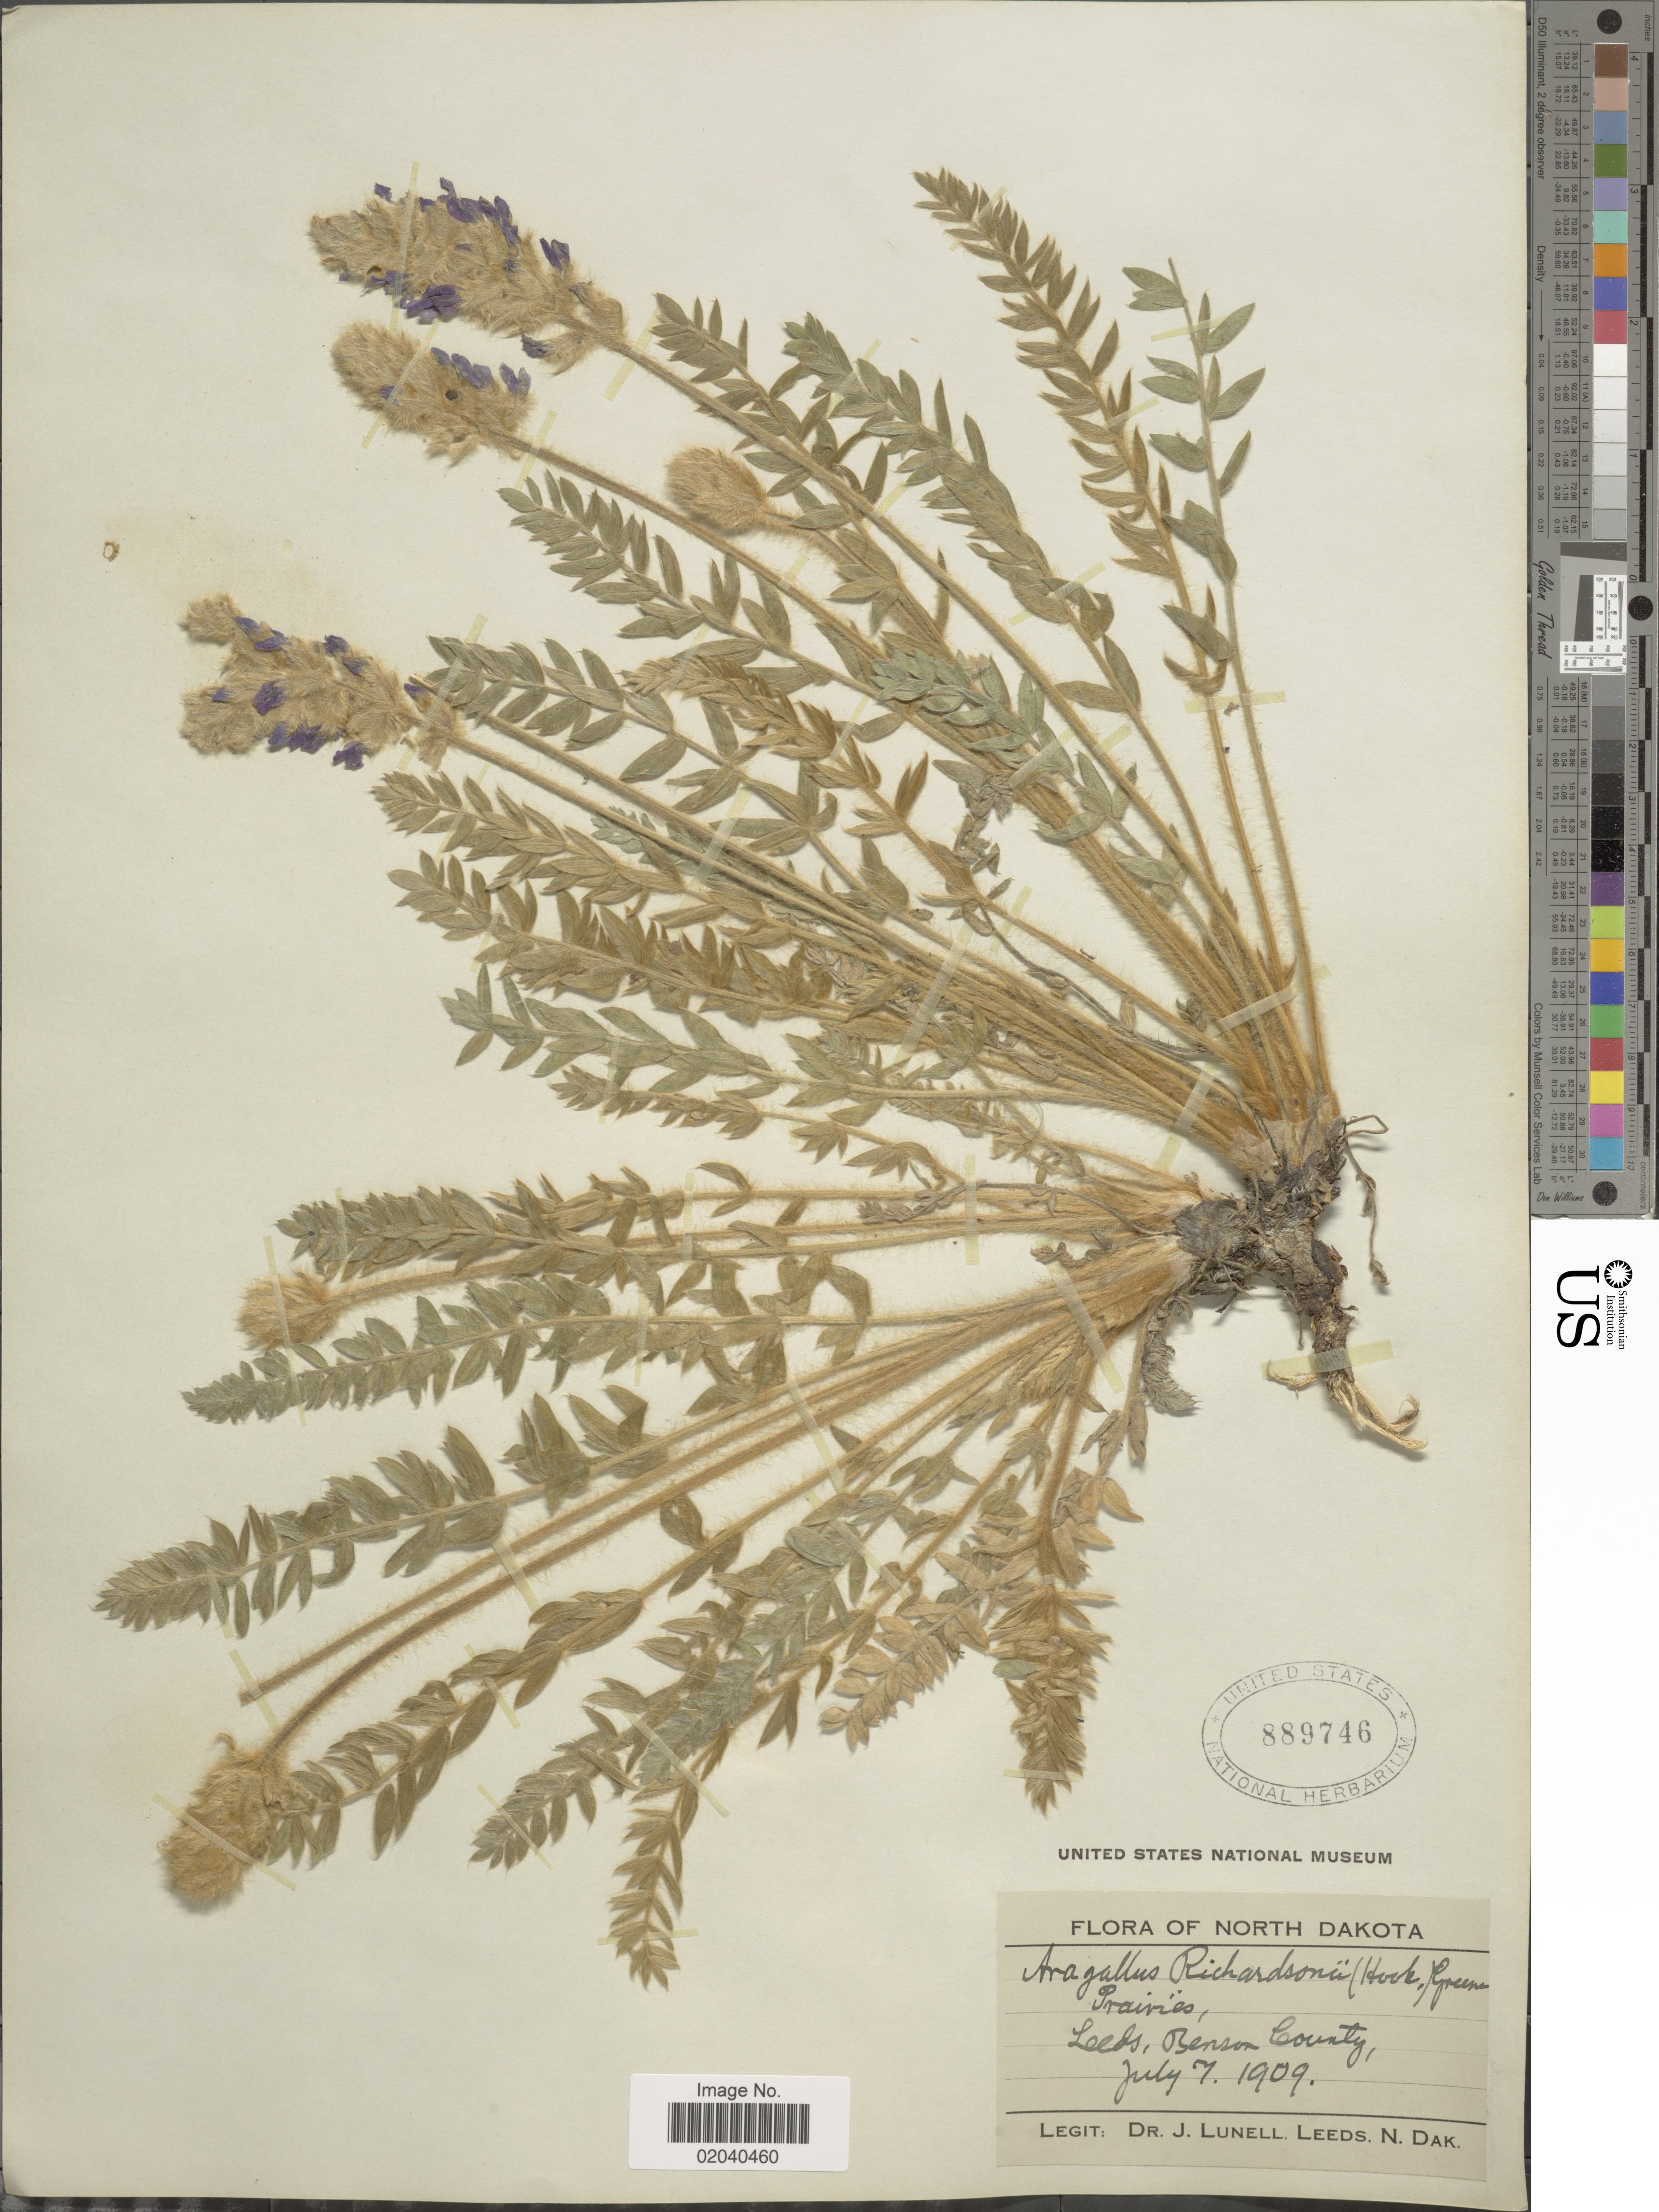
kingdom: Plantae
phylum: Tracheophyta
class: Magnoliopsida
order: Fabales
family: Fabaceae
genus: Oxytropis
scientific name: Oxytropis splendens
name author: Douglas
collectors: J. Lunell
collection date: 1909-07-07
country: United States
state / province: North Dakota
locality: Leeds, Benson County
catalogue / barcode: US 889746